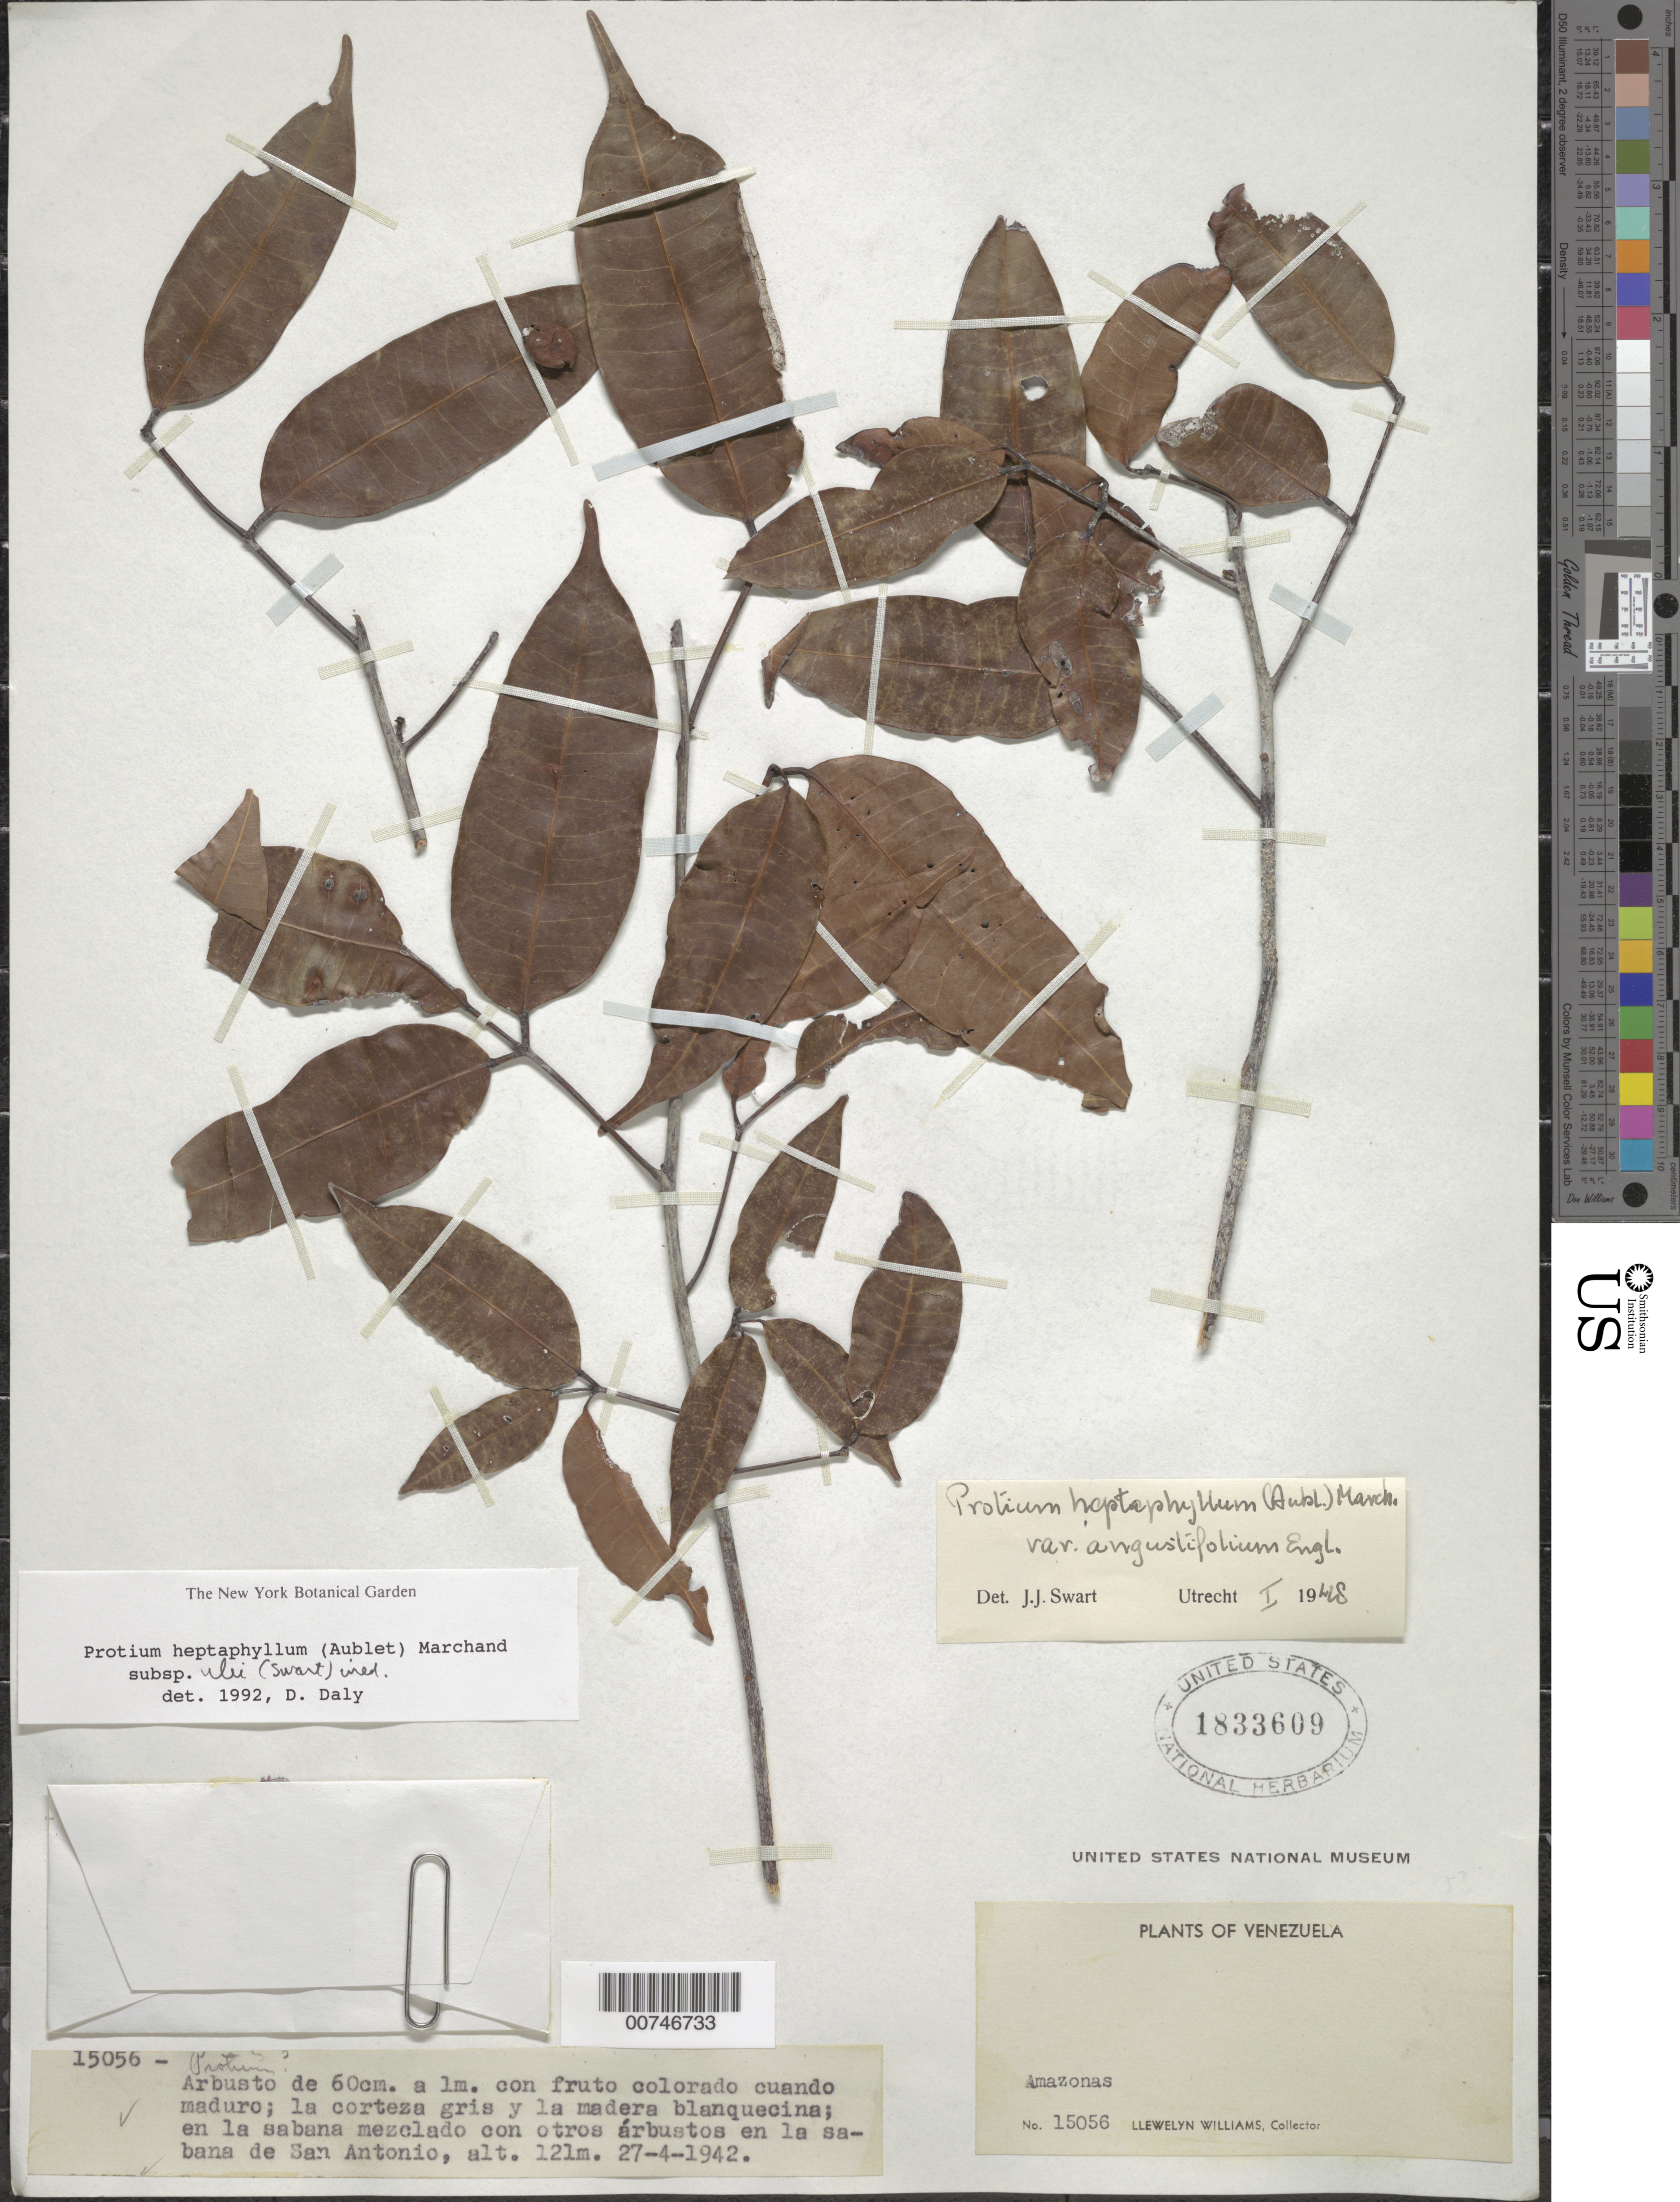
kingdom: Plantae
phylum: Tracheophyta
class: Magnoliopsida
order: Sapindales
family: Burseraceae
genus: Protium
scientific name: Protium heptaphyllum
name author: (Aubl.) Marchand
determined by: Daly, D. C.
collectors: Ll. Williams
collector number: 15056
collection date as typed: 27-Apr-42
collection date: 1942-04-27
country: Venezuela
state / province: Amazonas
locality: San Antonio, Río Orinoco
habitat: Sabana mezclado con otros árbustos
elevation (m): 121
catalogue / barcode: US 1833609